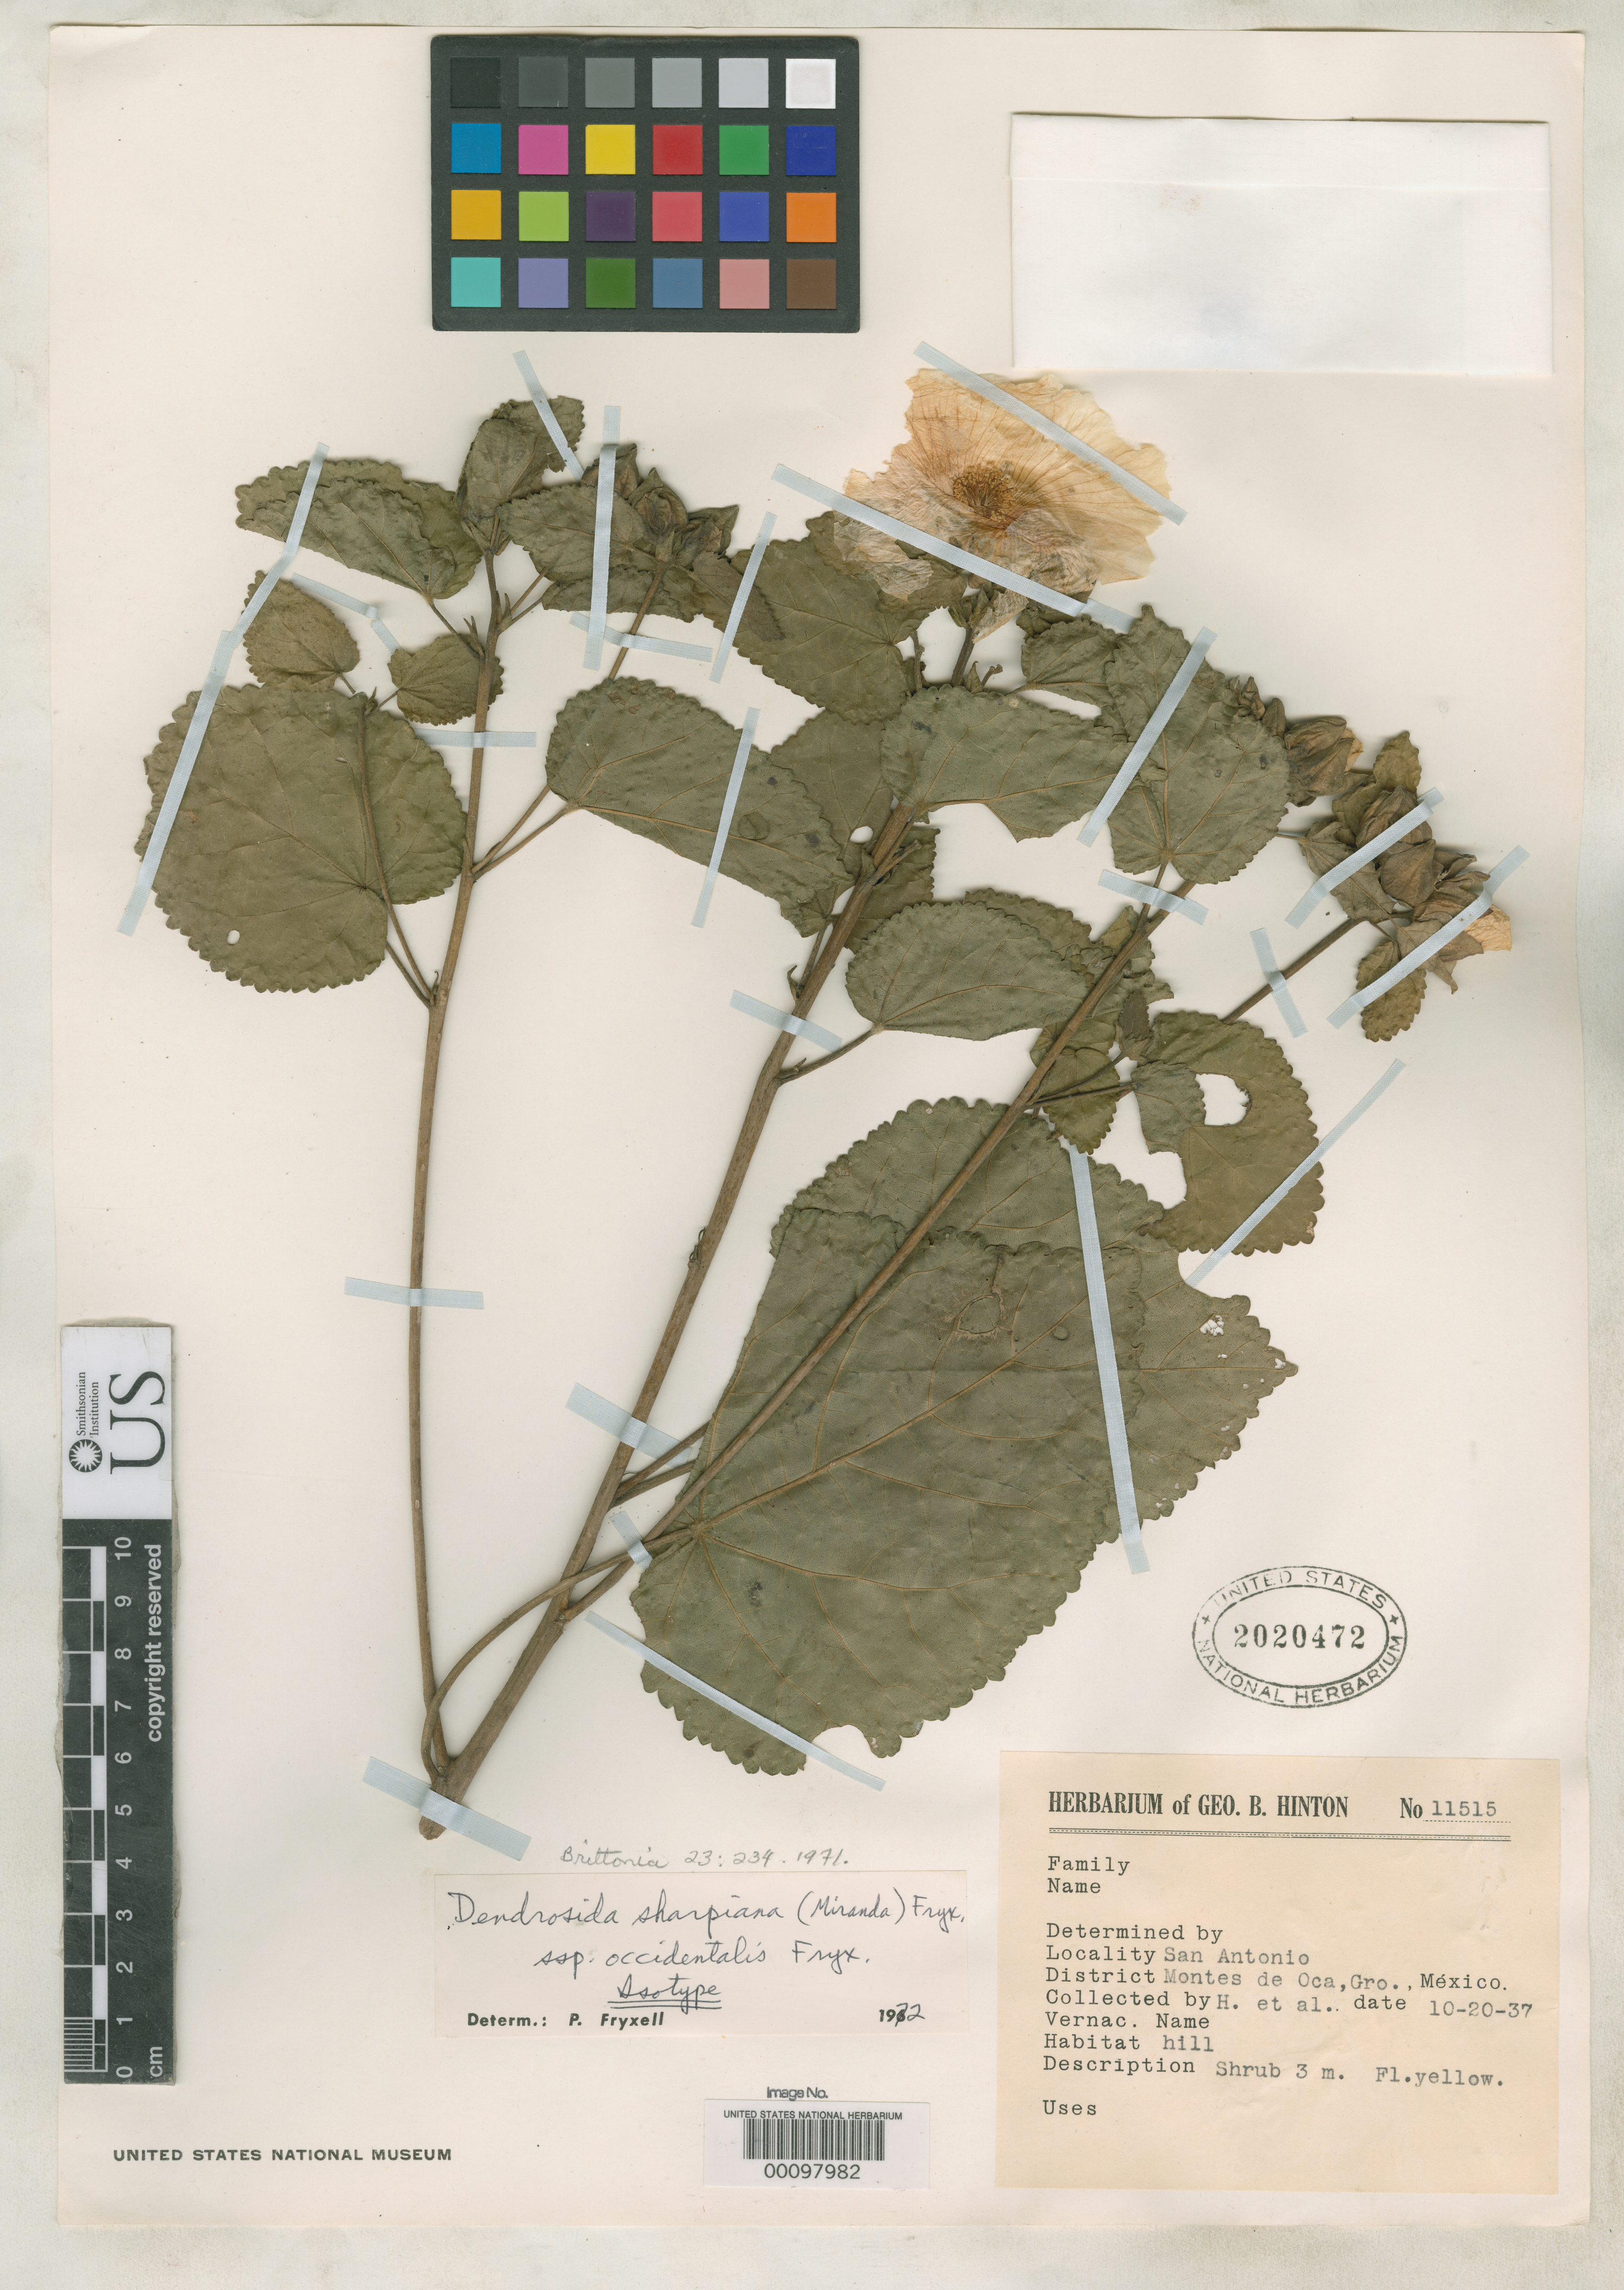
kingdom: Plantae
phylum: Tracheophyta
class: Magnoliopsida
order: Malvales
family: Malvaceae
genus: Dendrosida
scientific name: Dendrosida sharpiana subsp. occidentalis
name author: Fryxell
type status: Isotype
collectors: G. B. Hinton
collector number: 11515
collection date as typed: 20 Oct 1937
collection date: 1937-10-20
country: Mexico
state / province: Guerrero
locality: Montes de Oca, San Antonio.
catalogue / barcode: US 2020472